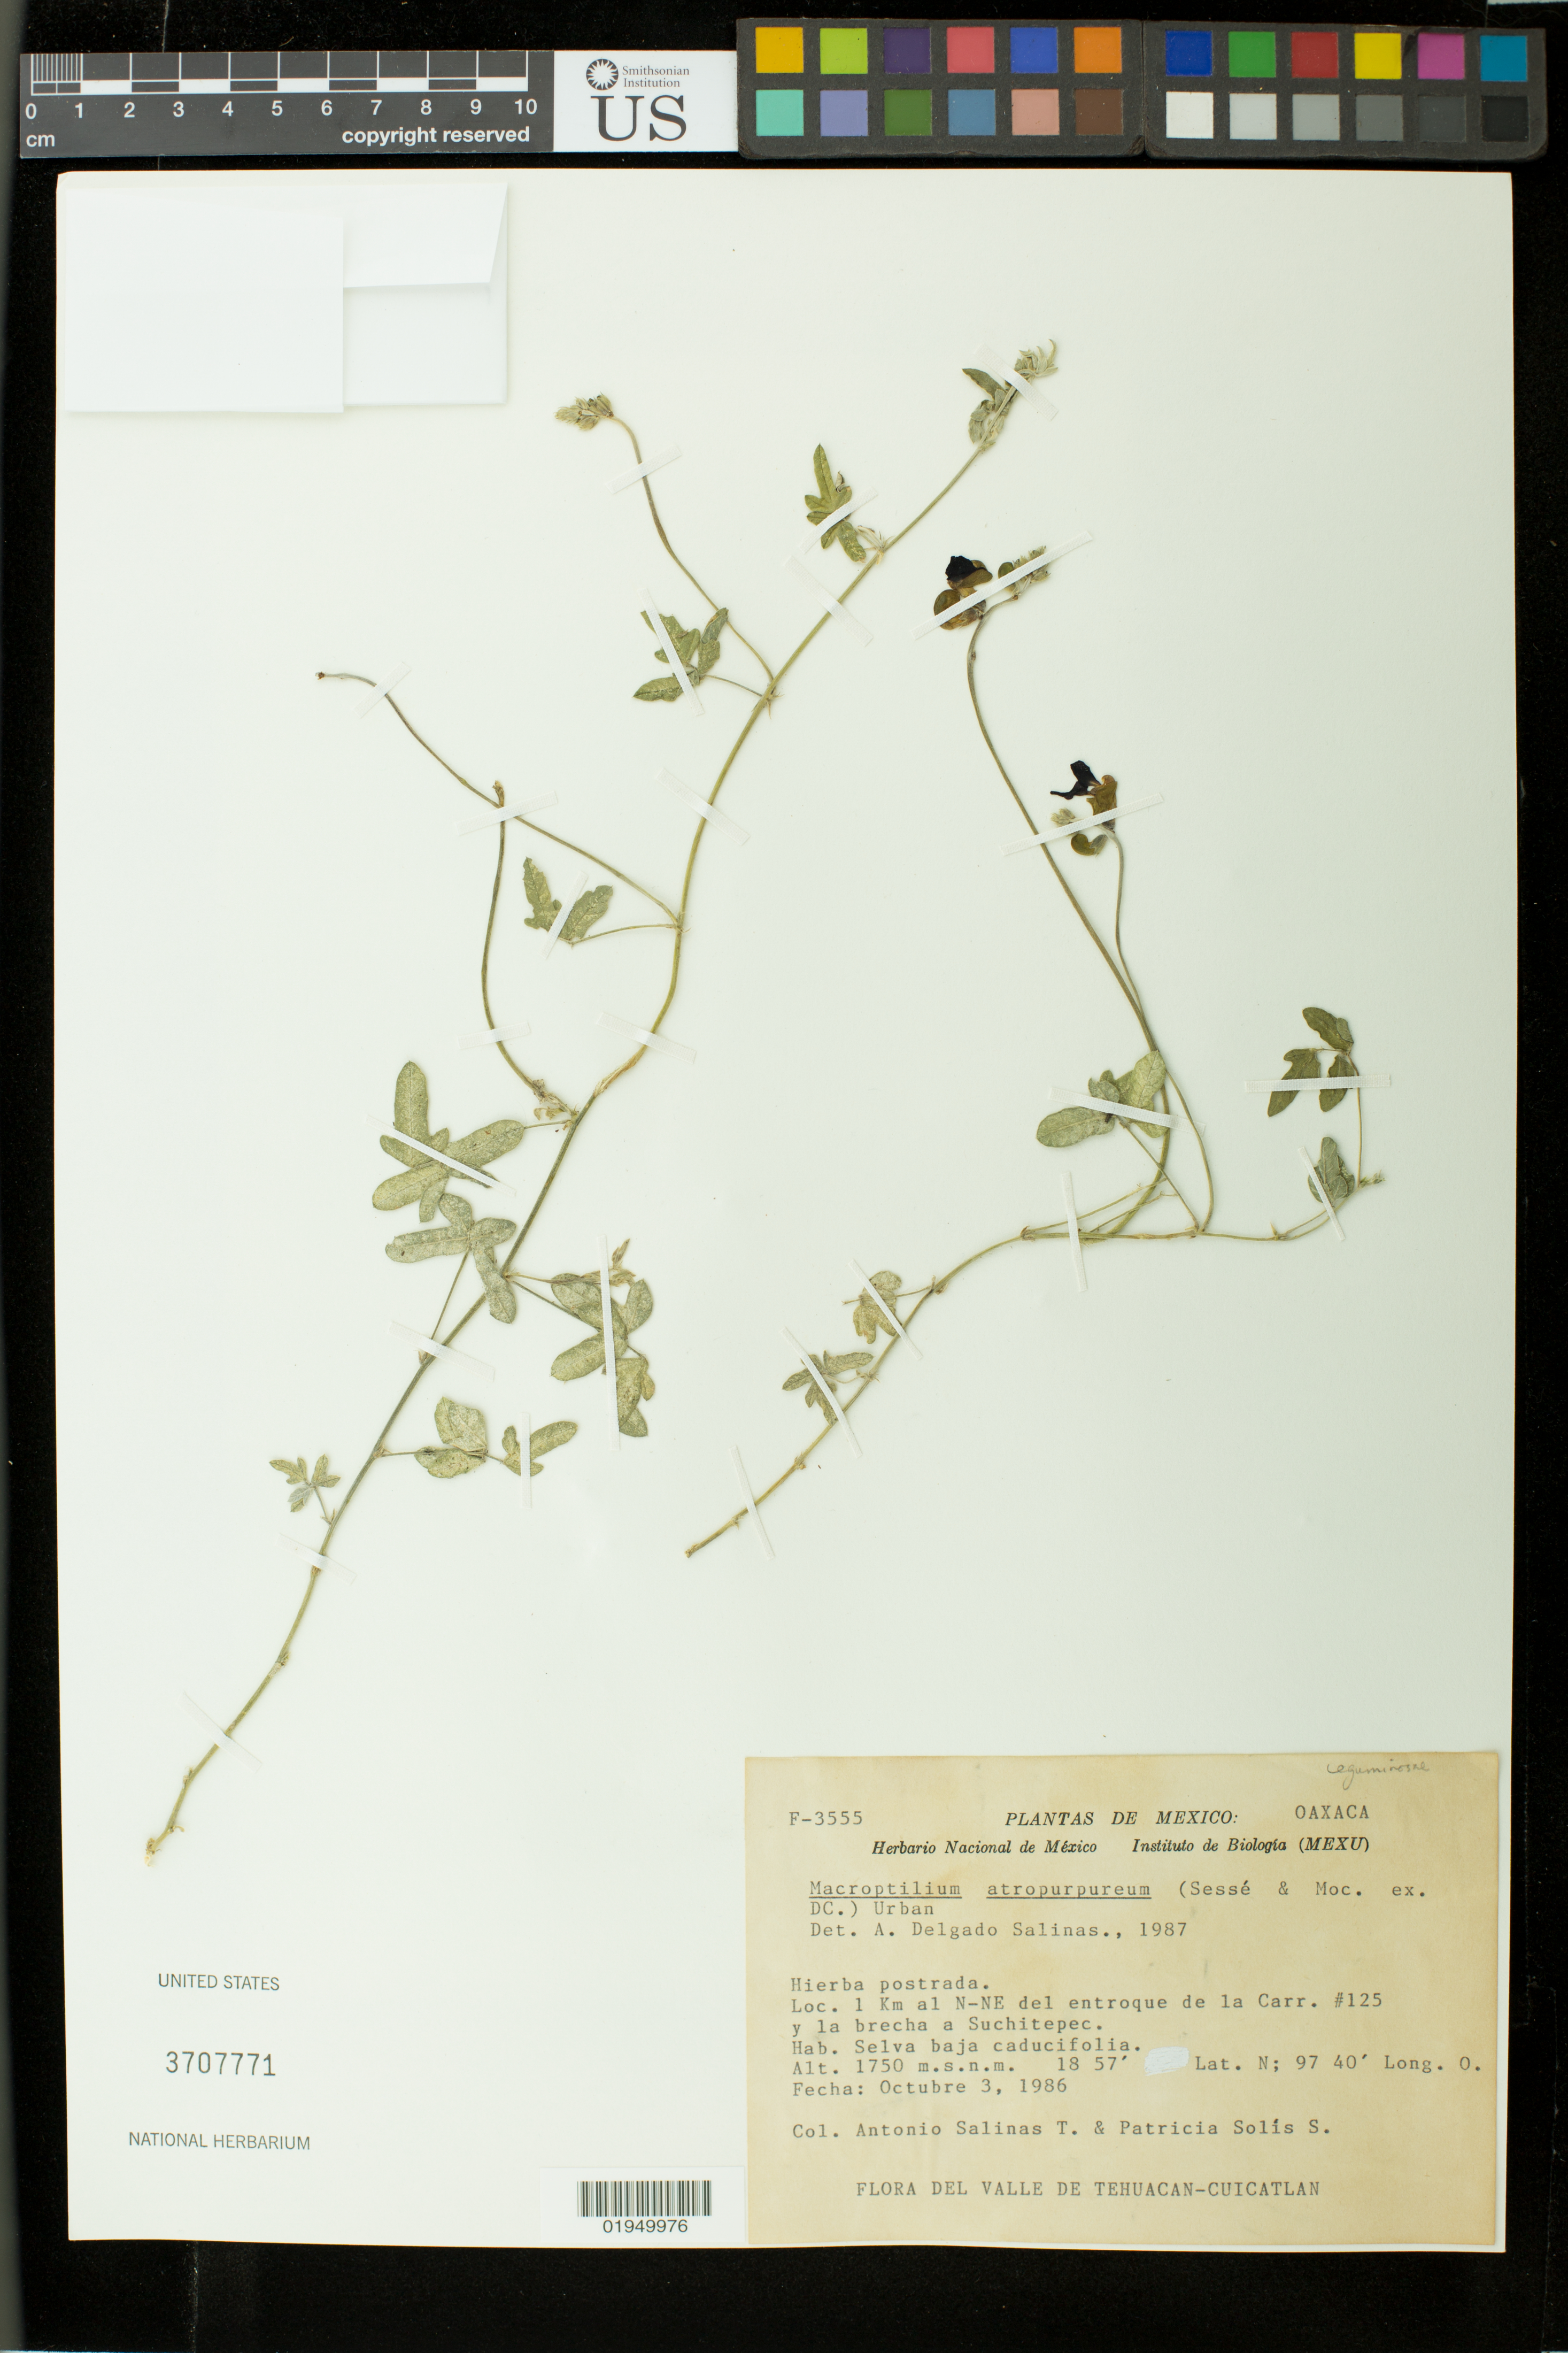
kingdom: Plantae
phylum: Tracheophyta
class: Magnoliopsida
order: Fabales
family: Fabaceae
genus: Macroptilium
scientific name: Macroptilium atropurpureum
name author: (DC.) Urb.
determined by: Salinas, A. D.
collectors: A. Salinas T. & P. Solis S.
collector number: F-3555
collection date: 1986-10-03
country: Mexico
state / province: Oaxaca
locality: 1 Km al N-NE del entroque de la Carr. #125 y la brecha a Suchitepec.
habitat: Selva baja caducifolia.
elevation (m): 1750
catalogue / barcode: US 3707771